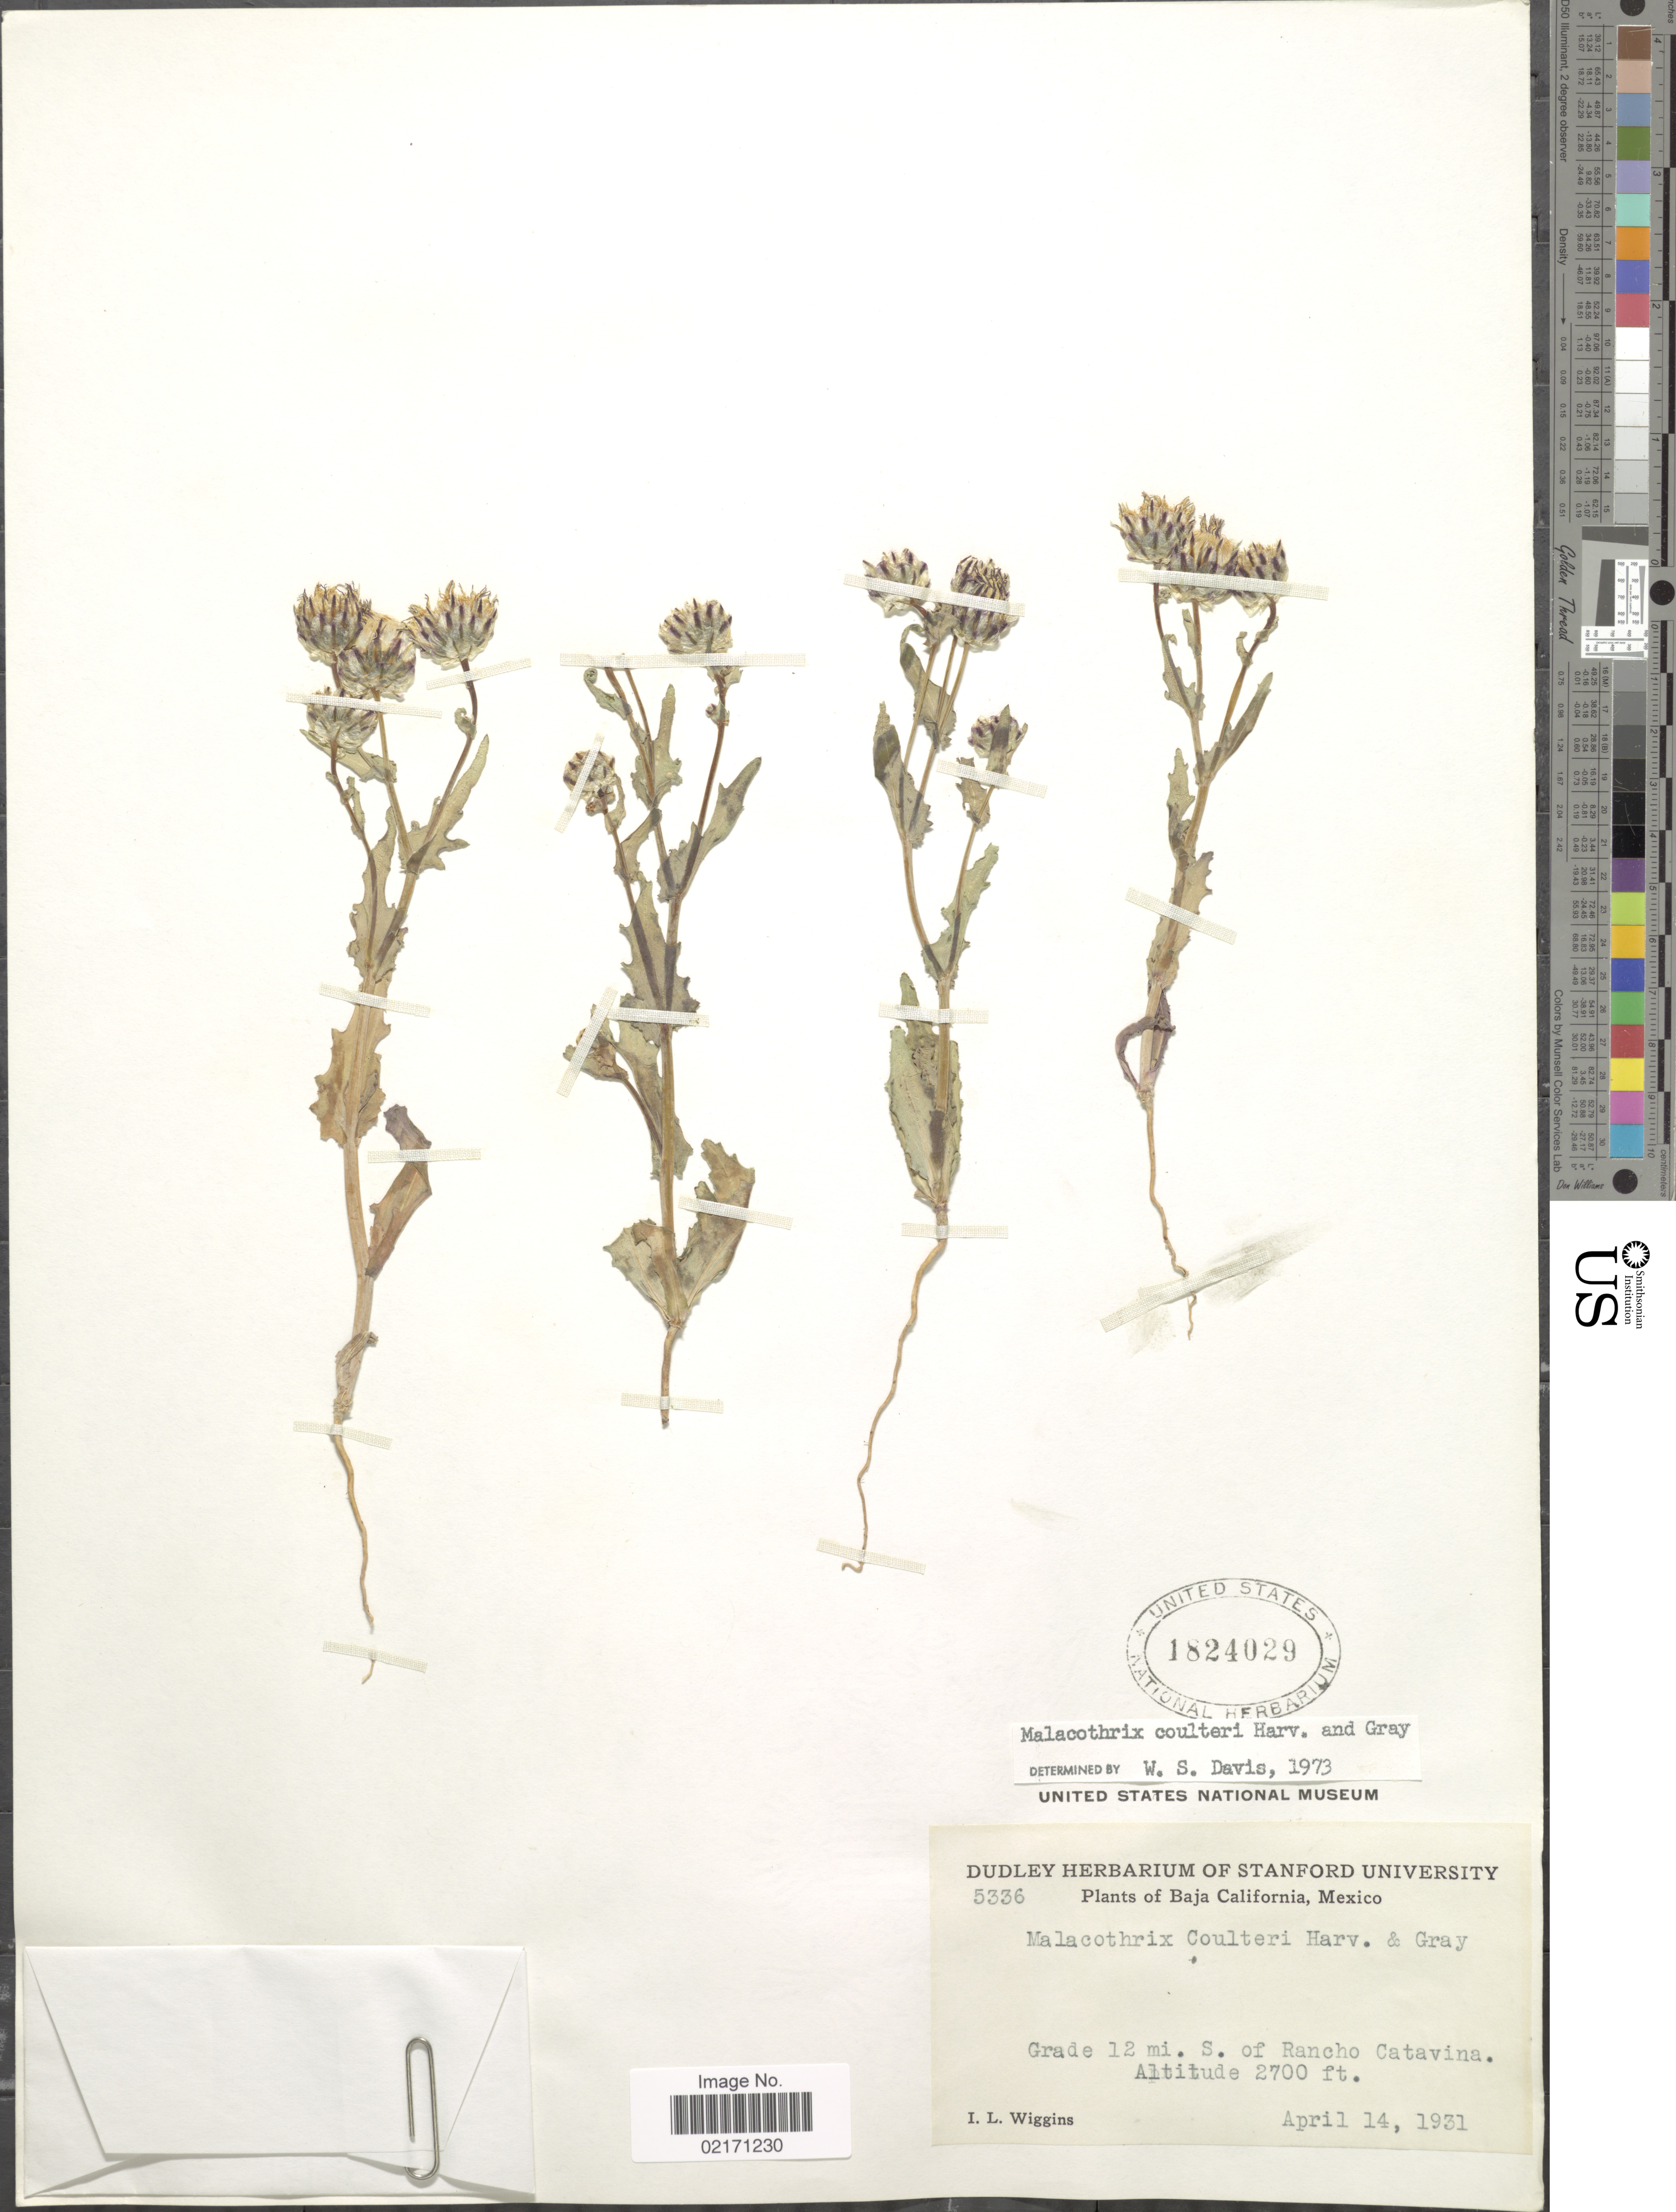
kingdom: Plantae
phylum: Tracheophyta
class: Magnoliopsida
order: Asterales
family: Asteraceae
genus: Malacothrix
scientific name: Malacothrix coulteri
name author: Harv. & A. Gray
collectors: I. L. Wiggins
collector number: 5336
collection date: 1931-04-14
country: Mexico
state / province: Baja California Norte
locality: Grade 12 mi. S of Rancho Catavina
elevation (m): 823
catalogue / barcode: US 1824029